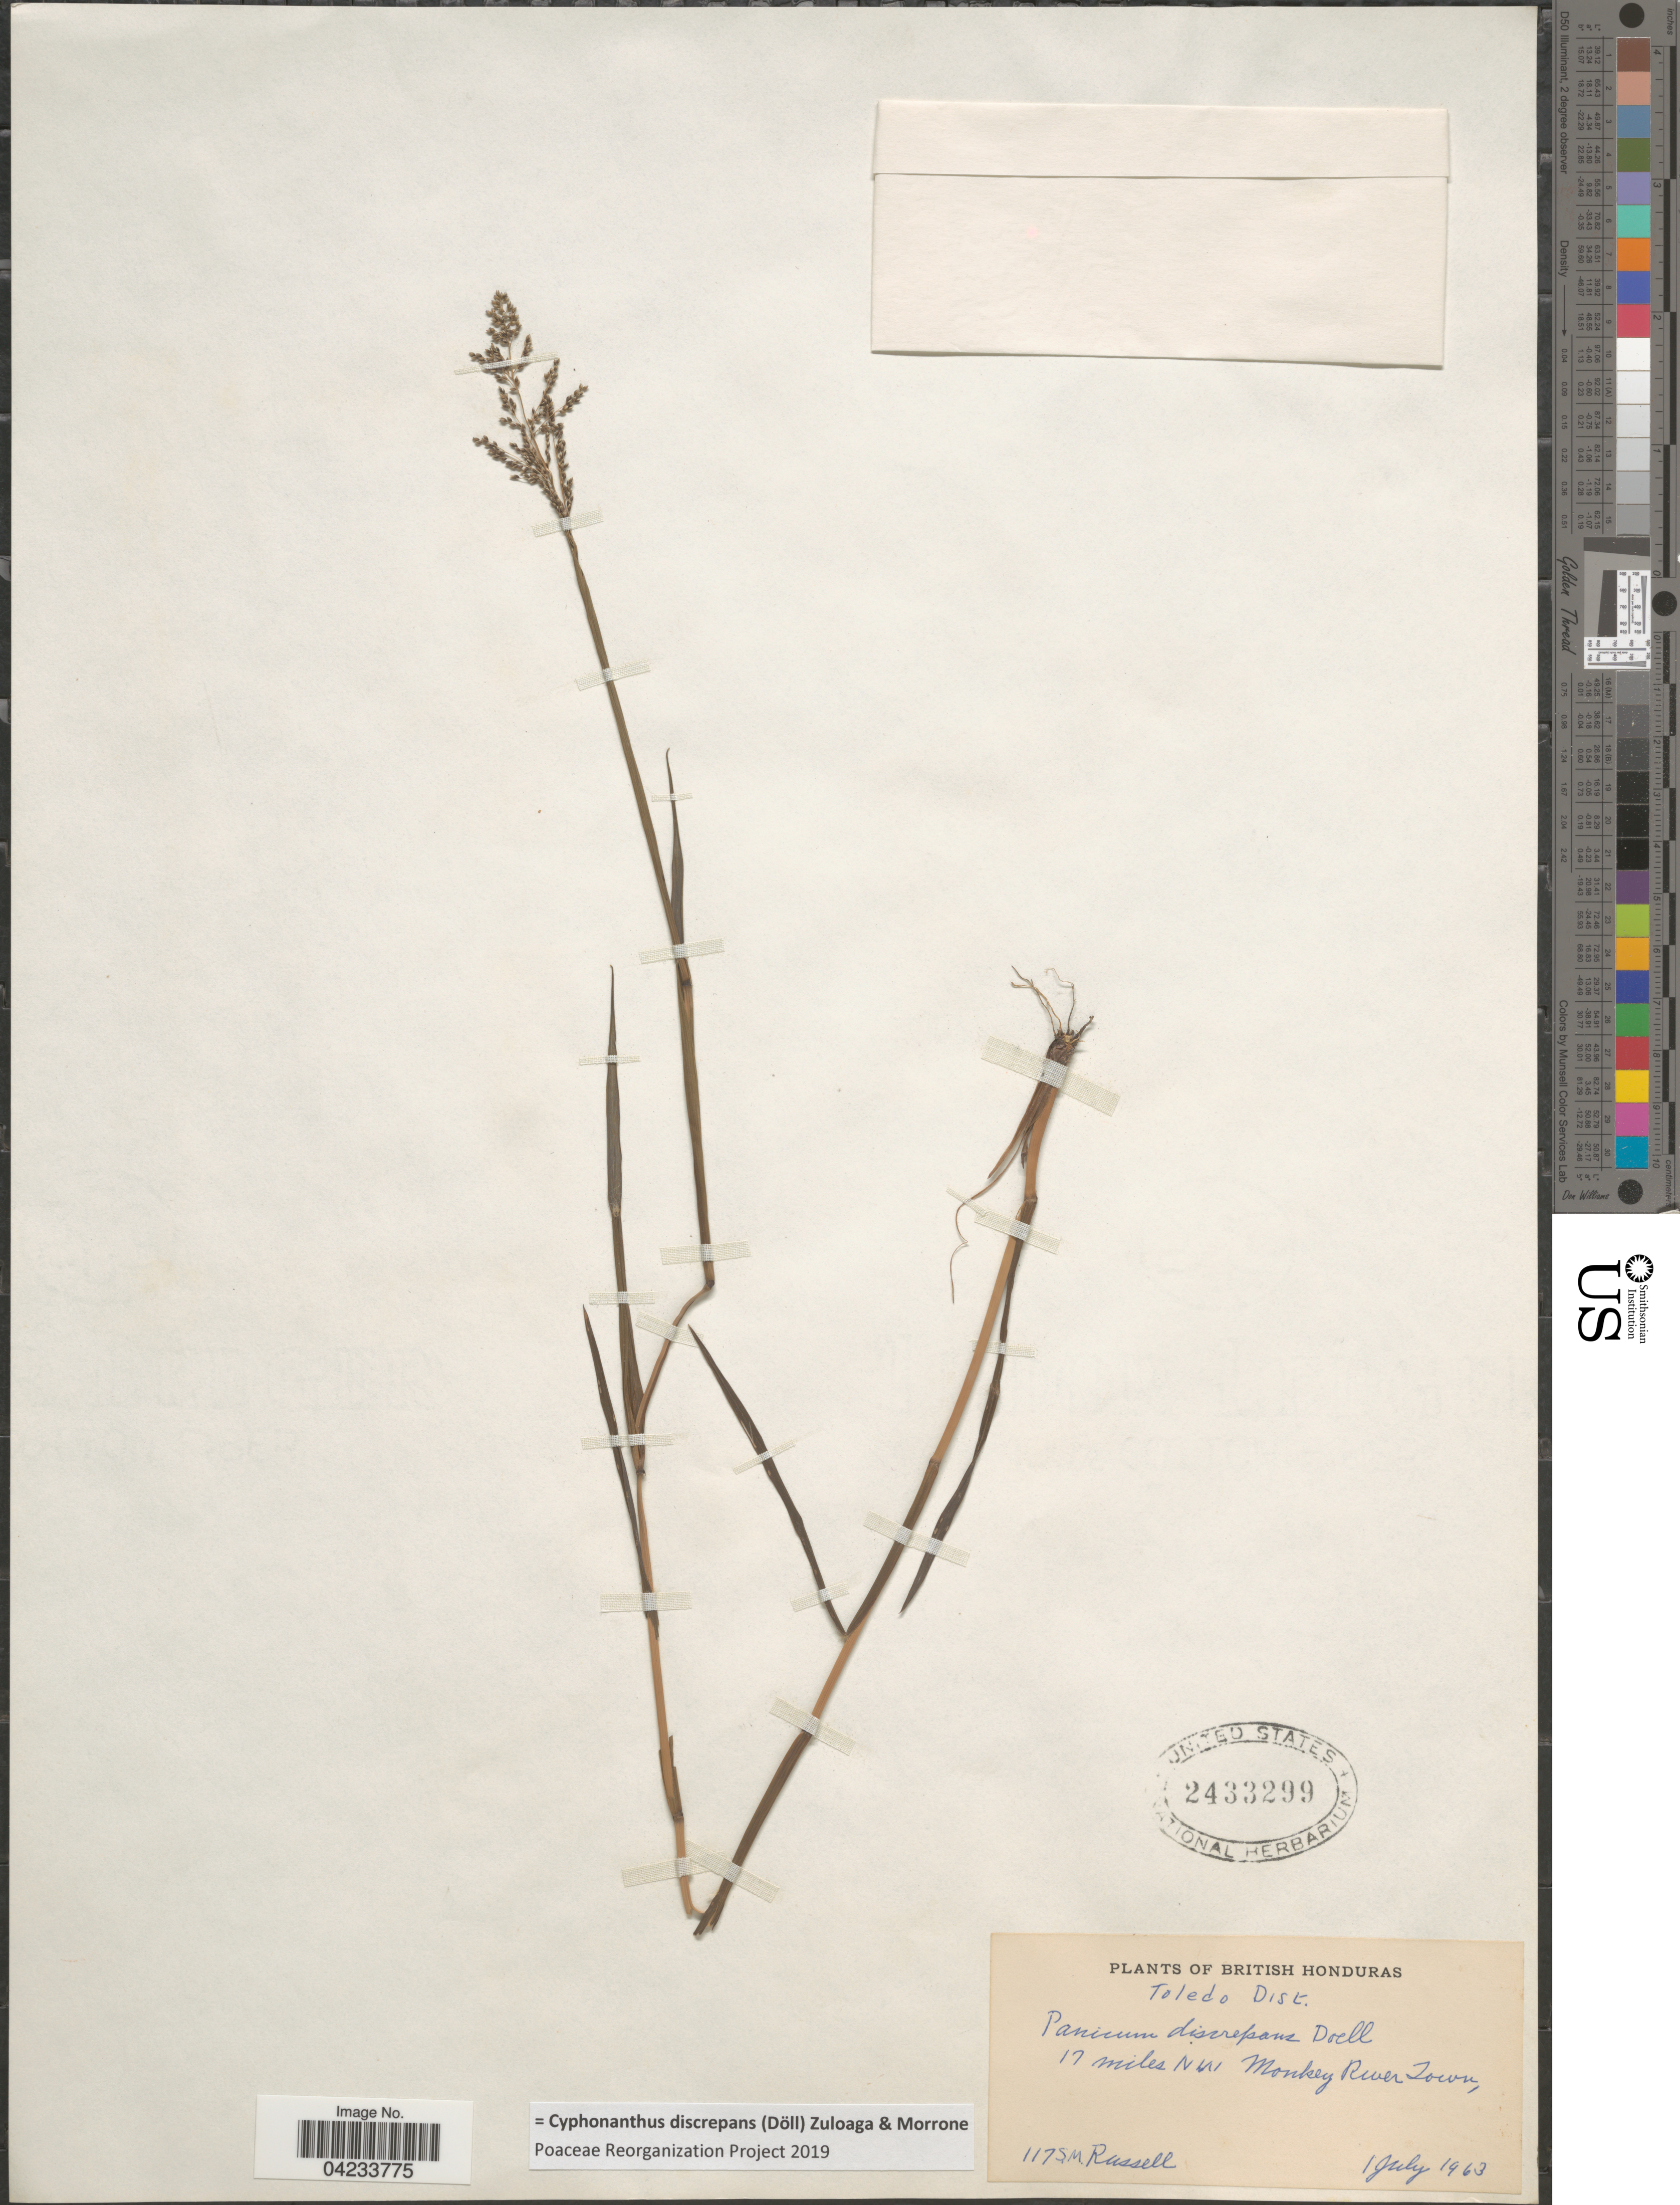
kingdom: Plantae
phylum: Tracheophyta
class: Liliopsida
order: Poales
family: Poaceae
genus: Cyphonanthus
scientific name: Cyphonanthus discrepans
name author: (Döll) Zuloaga & Morrone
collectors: S. Russell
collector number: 117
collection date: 1963-07-01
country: Belize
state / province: Toledo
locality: British Honduras. Toledo Dist. 17 miles NW Monkey River Town.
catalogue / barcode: US 2433299